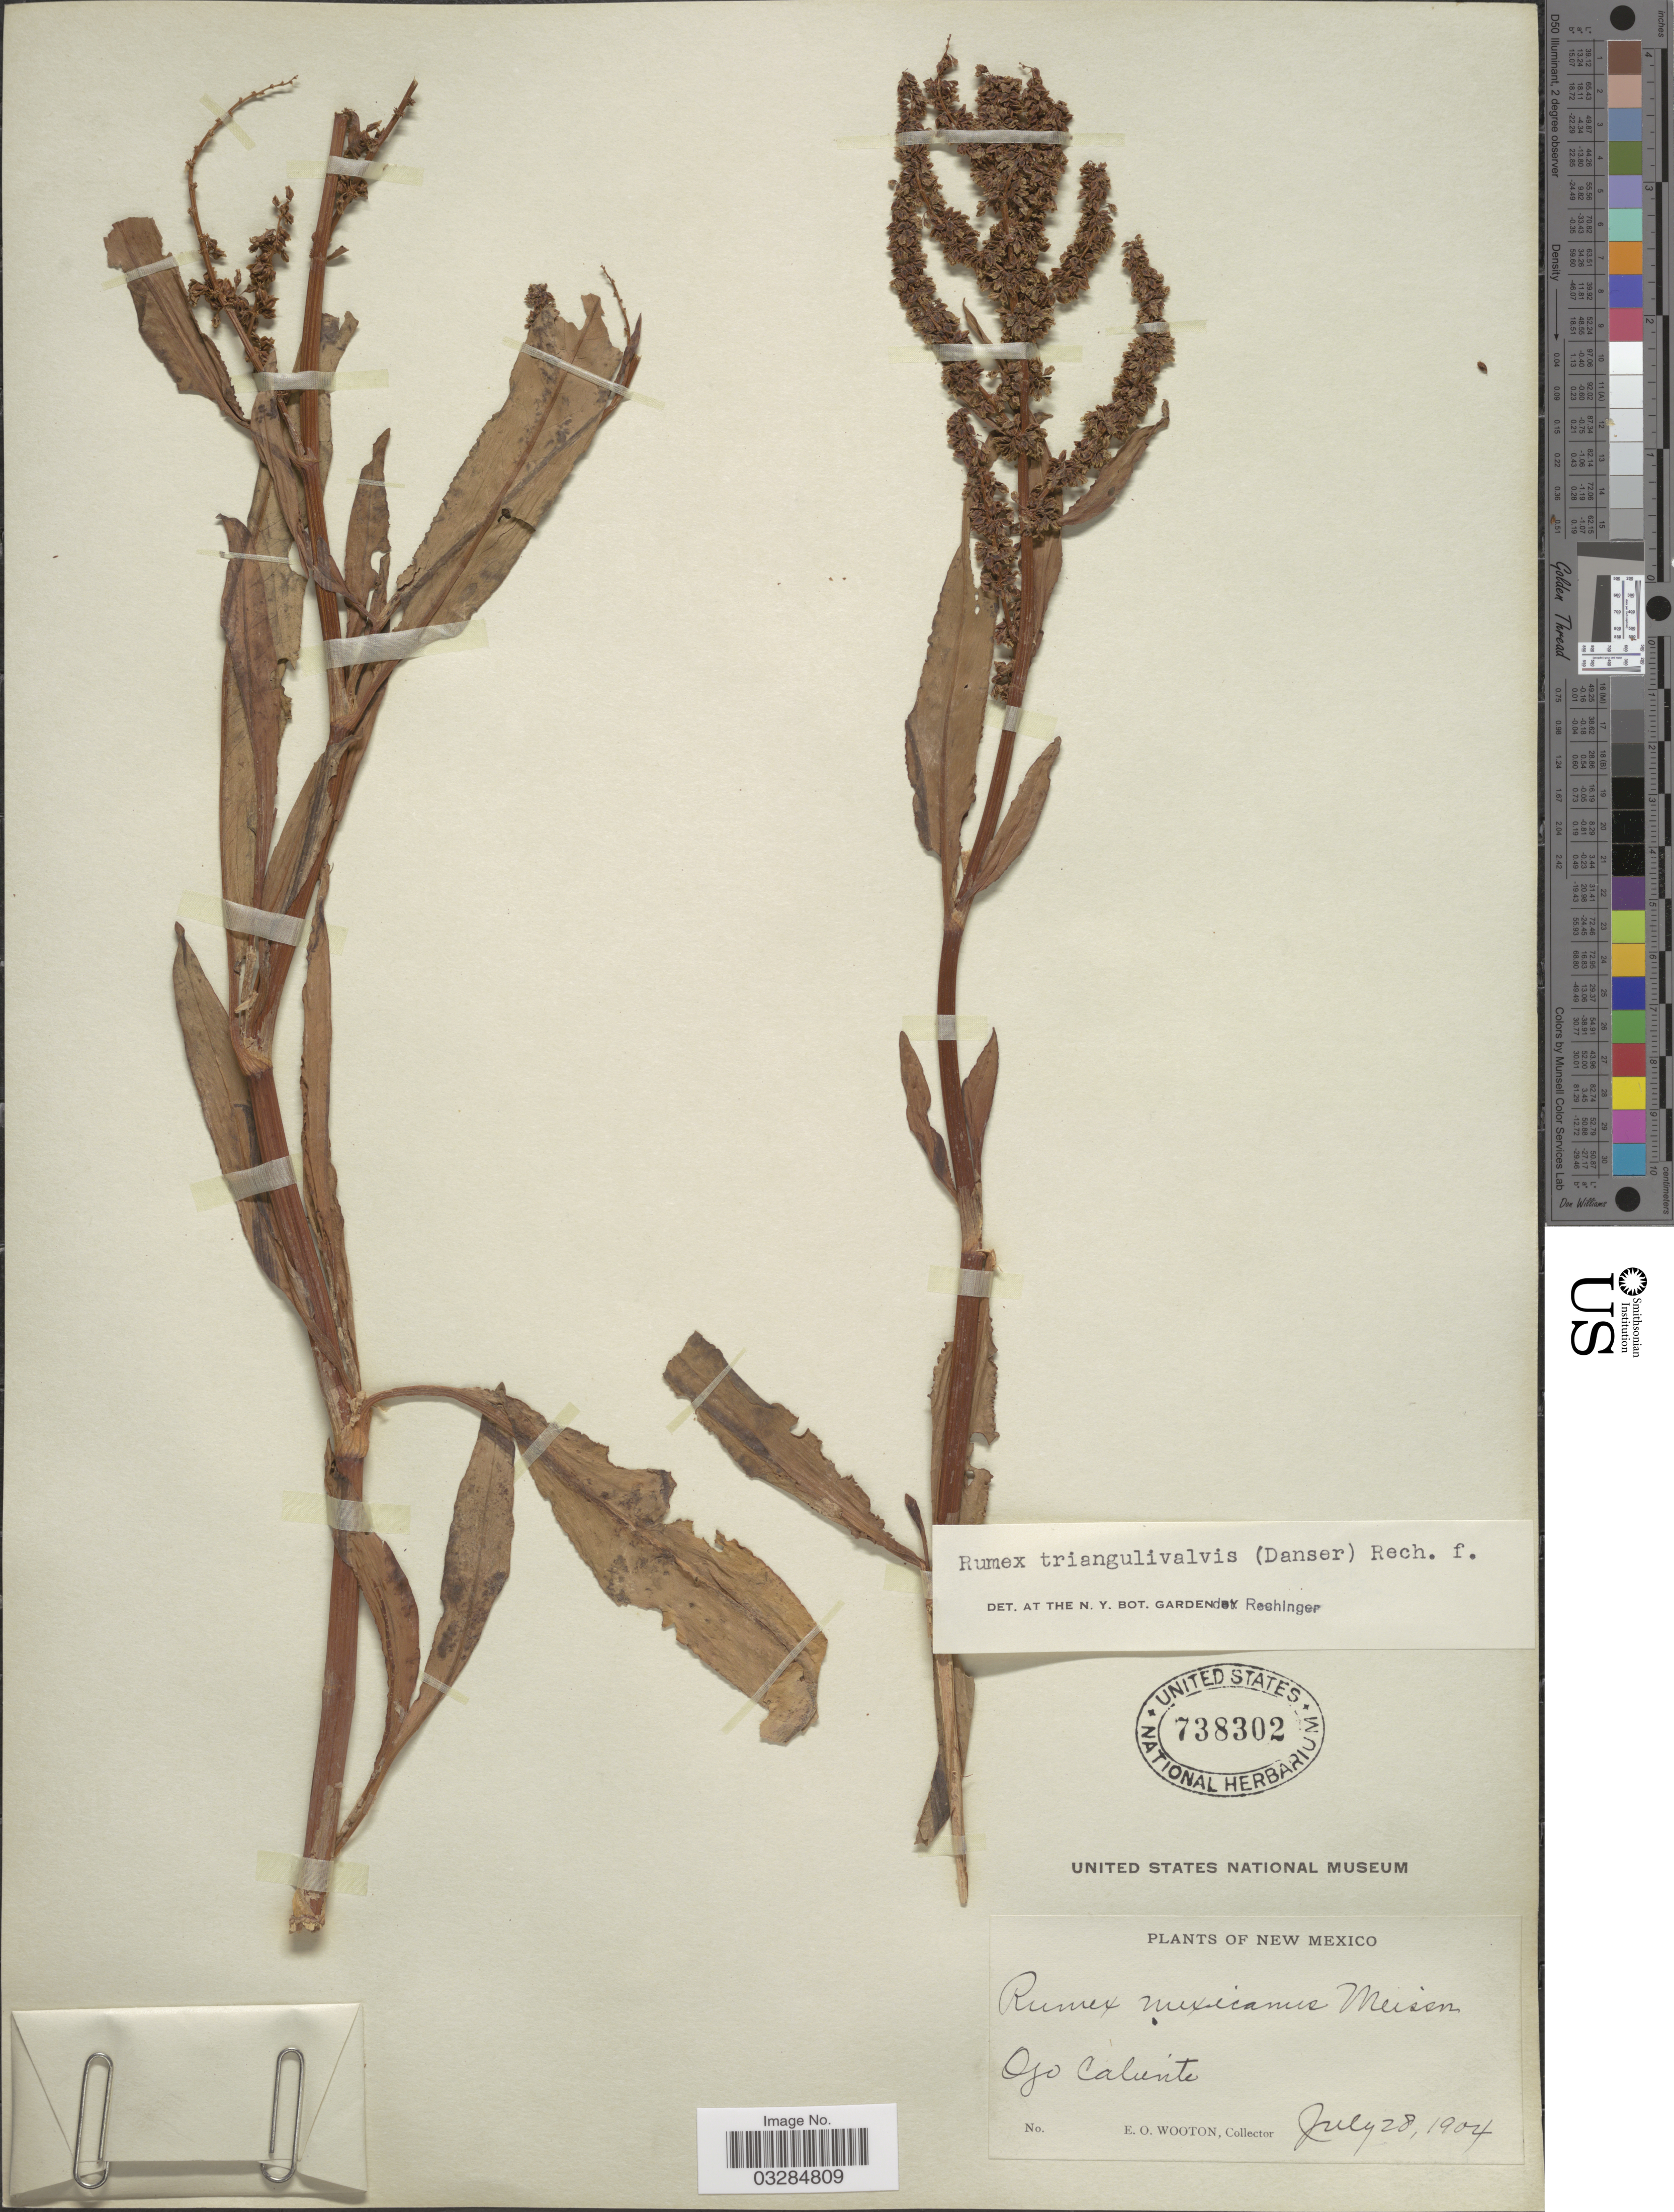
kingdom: Plantae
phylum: Tracheophyta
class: Magnoliopsida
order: Caryophyllales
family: Polygonaceae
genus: Rumex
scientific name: Rumex triangulivalvis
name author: (Danser) Rech. f.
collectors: E. O. Wooton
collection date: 1904-07-28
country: United States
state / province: New Mexico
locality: Ojo Caliente.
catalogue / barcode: US 738302